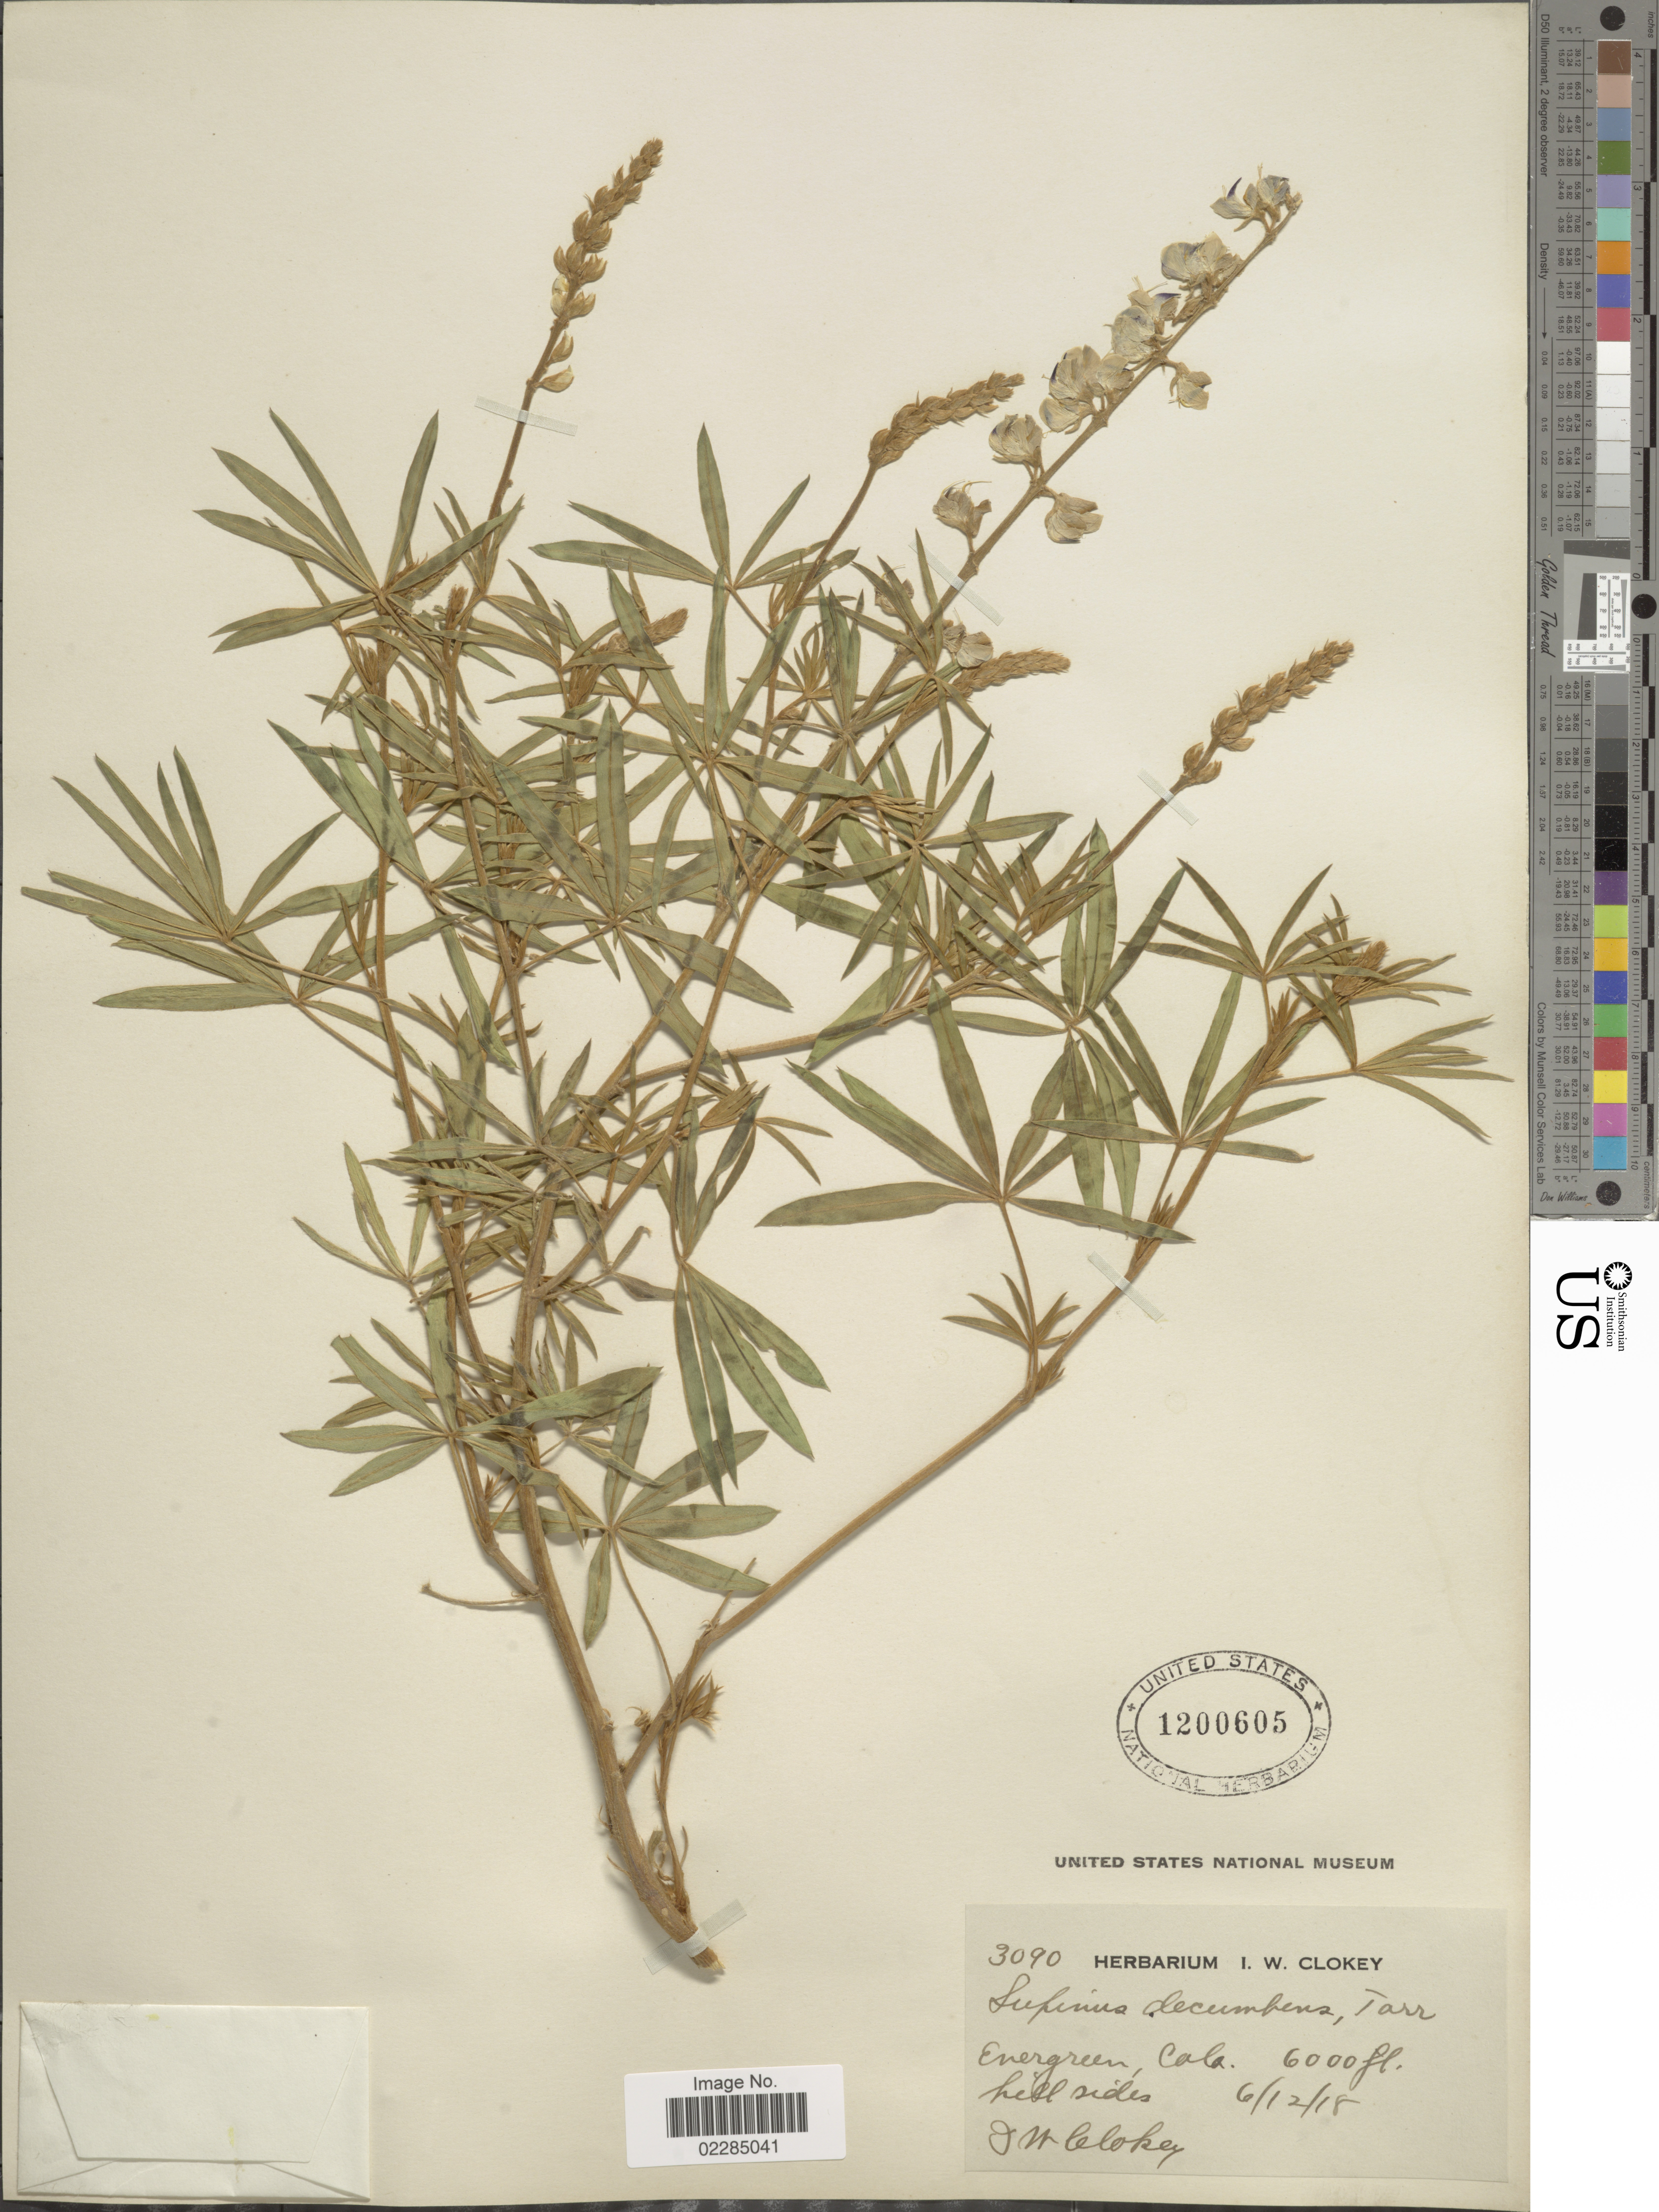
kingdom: Plantae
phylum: Tracheophyta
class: Magnoliopsida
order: Fabales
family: Fabaceae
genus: Lupinus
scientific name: Lupinus decumbens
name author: Torr.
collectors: I. W. Clokey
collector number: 3090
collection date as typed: Transcribed d/m/y: 12/6/18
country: United States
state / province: Colorado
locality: Evergreen, Colo. Hillsides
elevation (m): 1829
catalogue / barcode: US 1200605